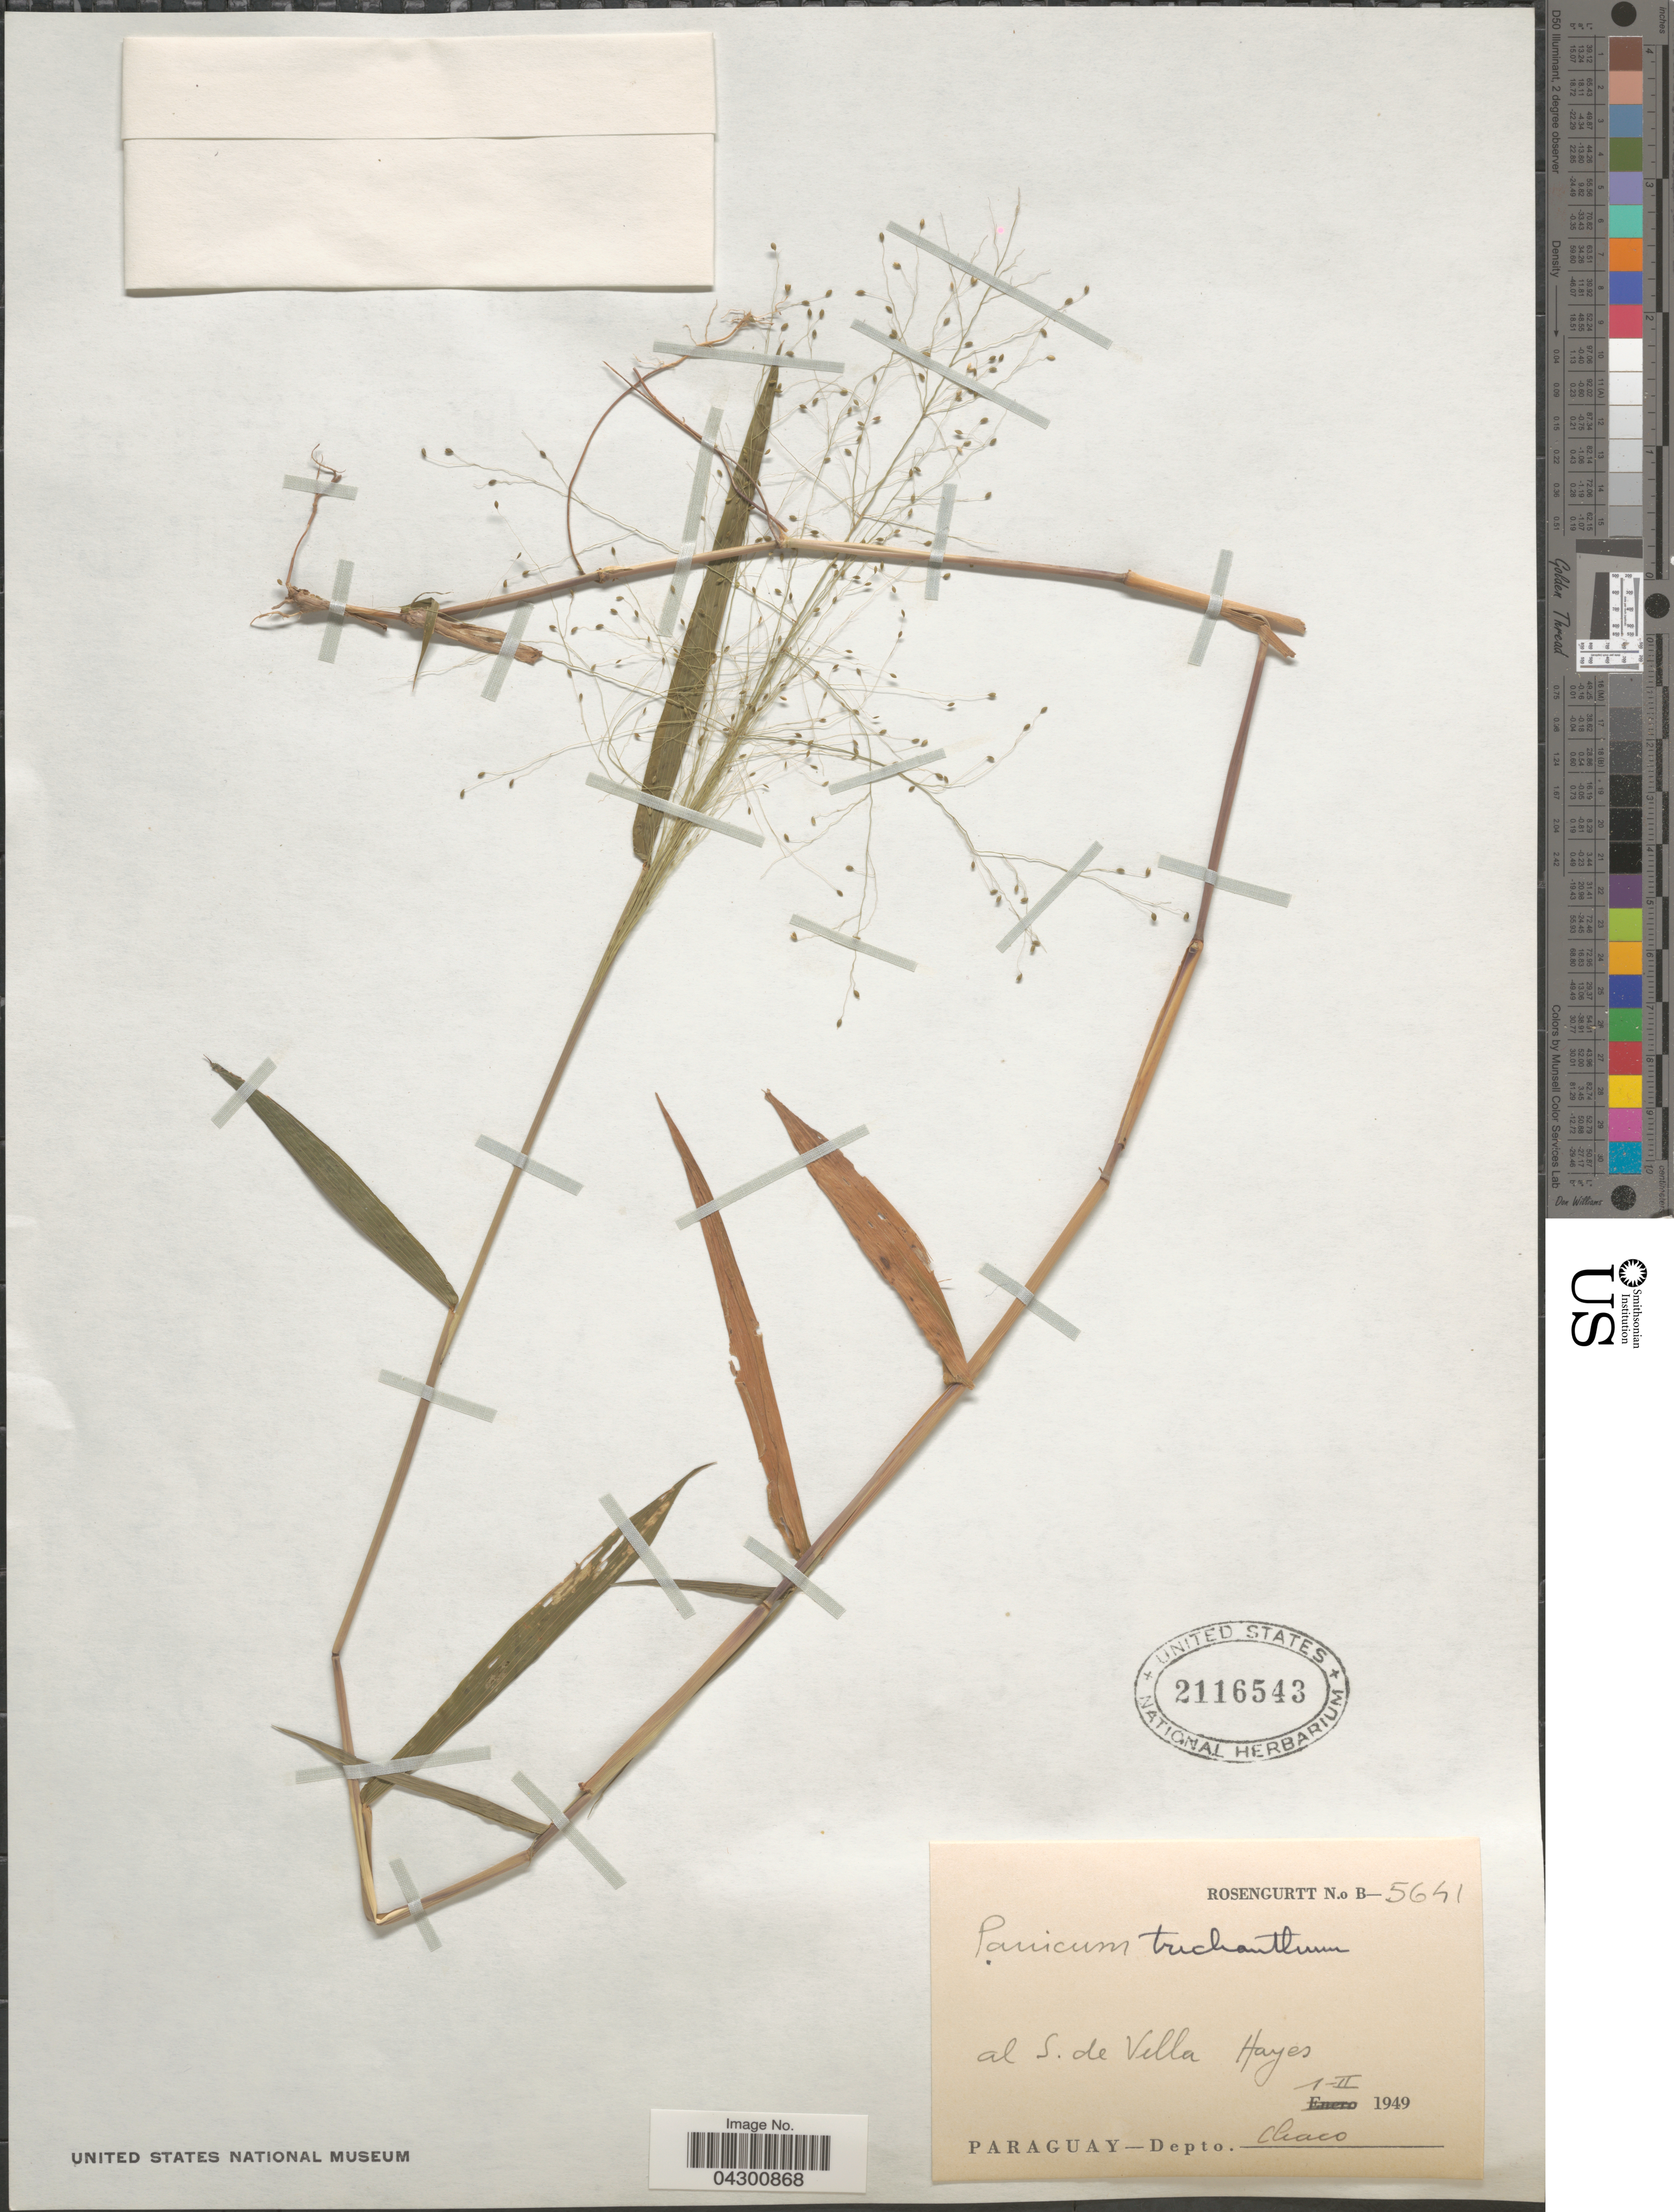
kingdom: Plantae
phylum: Tracheophyta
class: Liliopsida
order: Poales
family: Poaceae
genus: Panicum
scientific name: Panicum trichanthum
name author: Nees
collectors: Rosengurtt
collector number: B-5641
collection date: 1949-02-01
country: Argentina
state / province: Chaco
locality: Al S. de Villa Hayes. Depto. Chaco.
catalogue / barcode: US 2116543